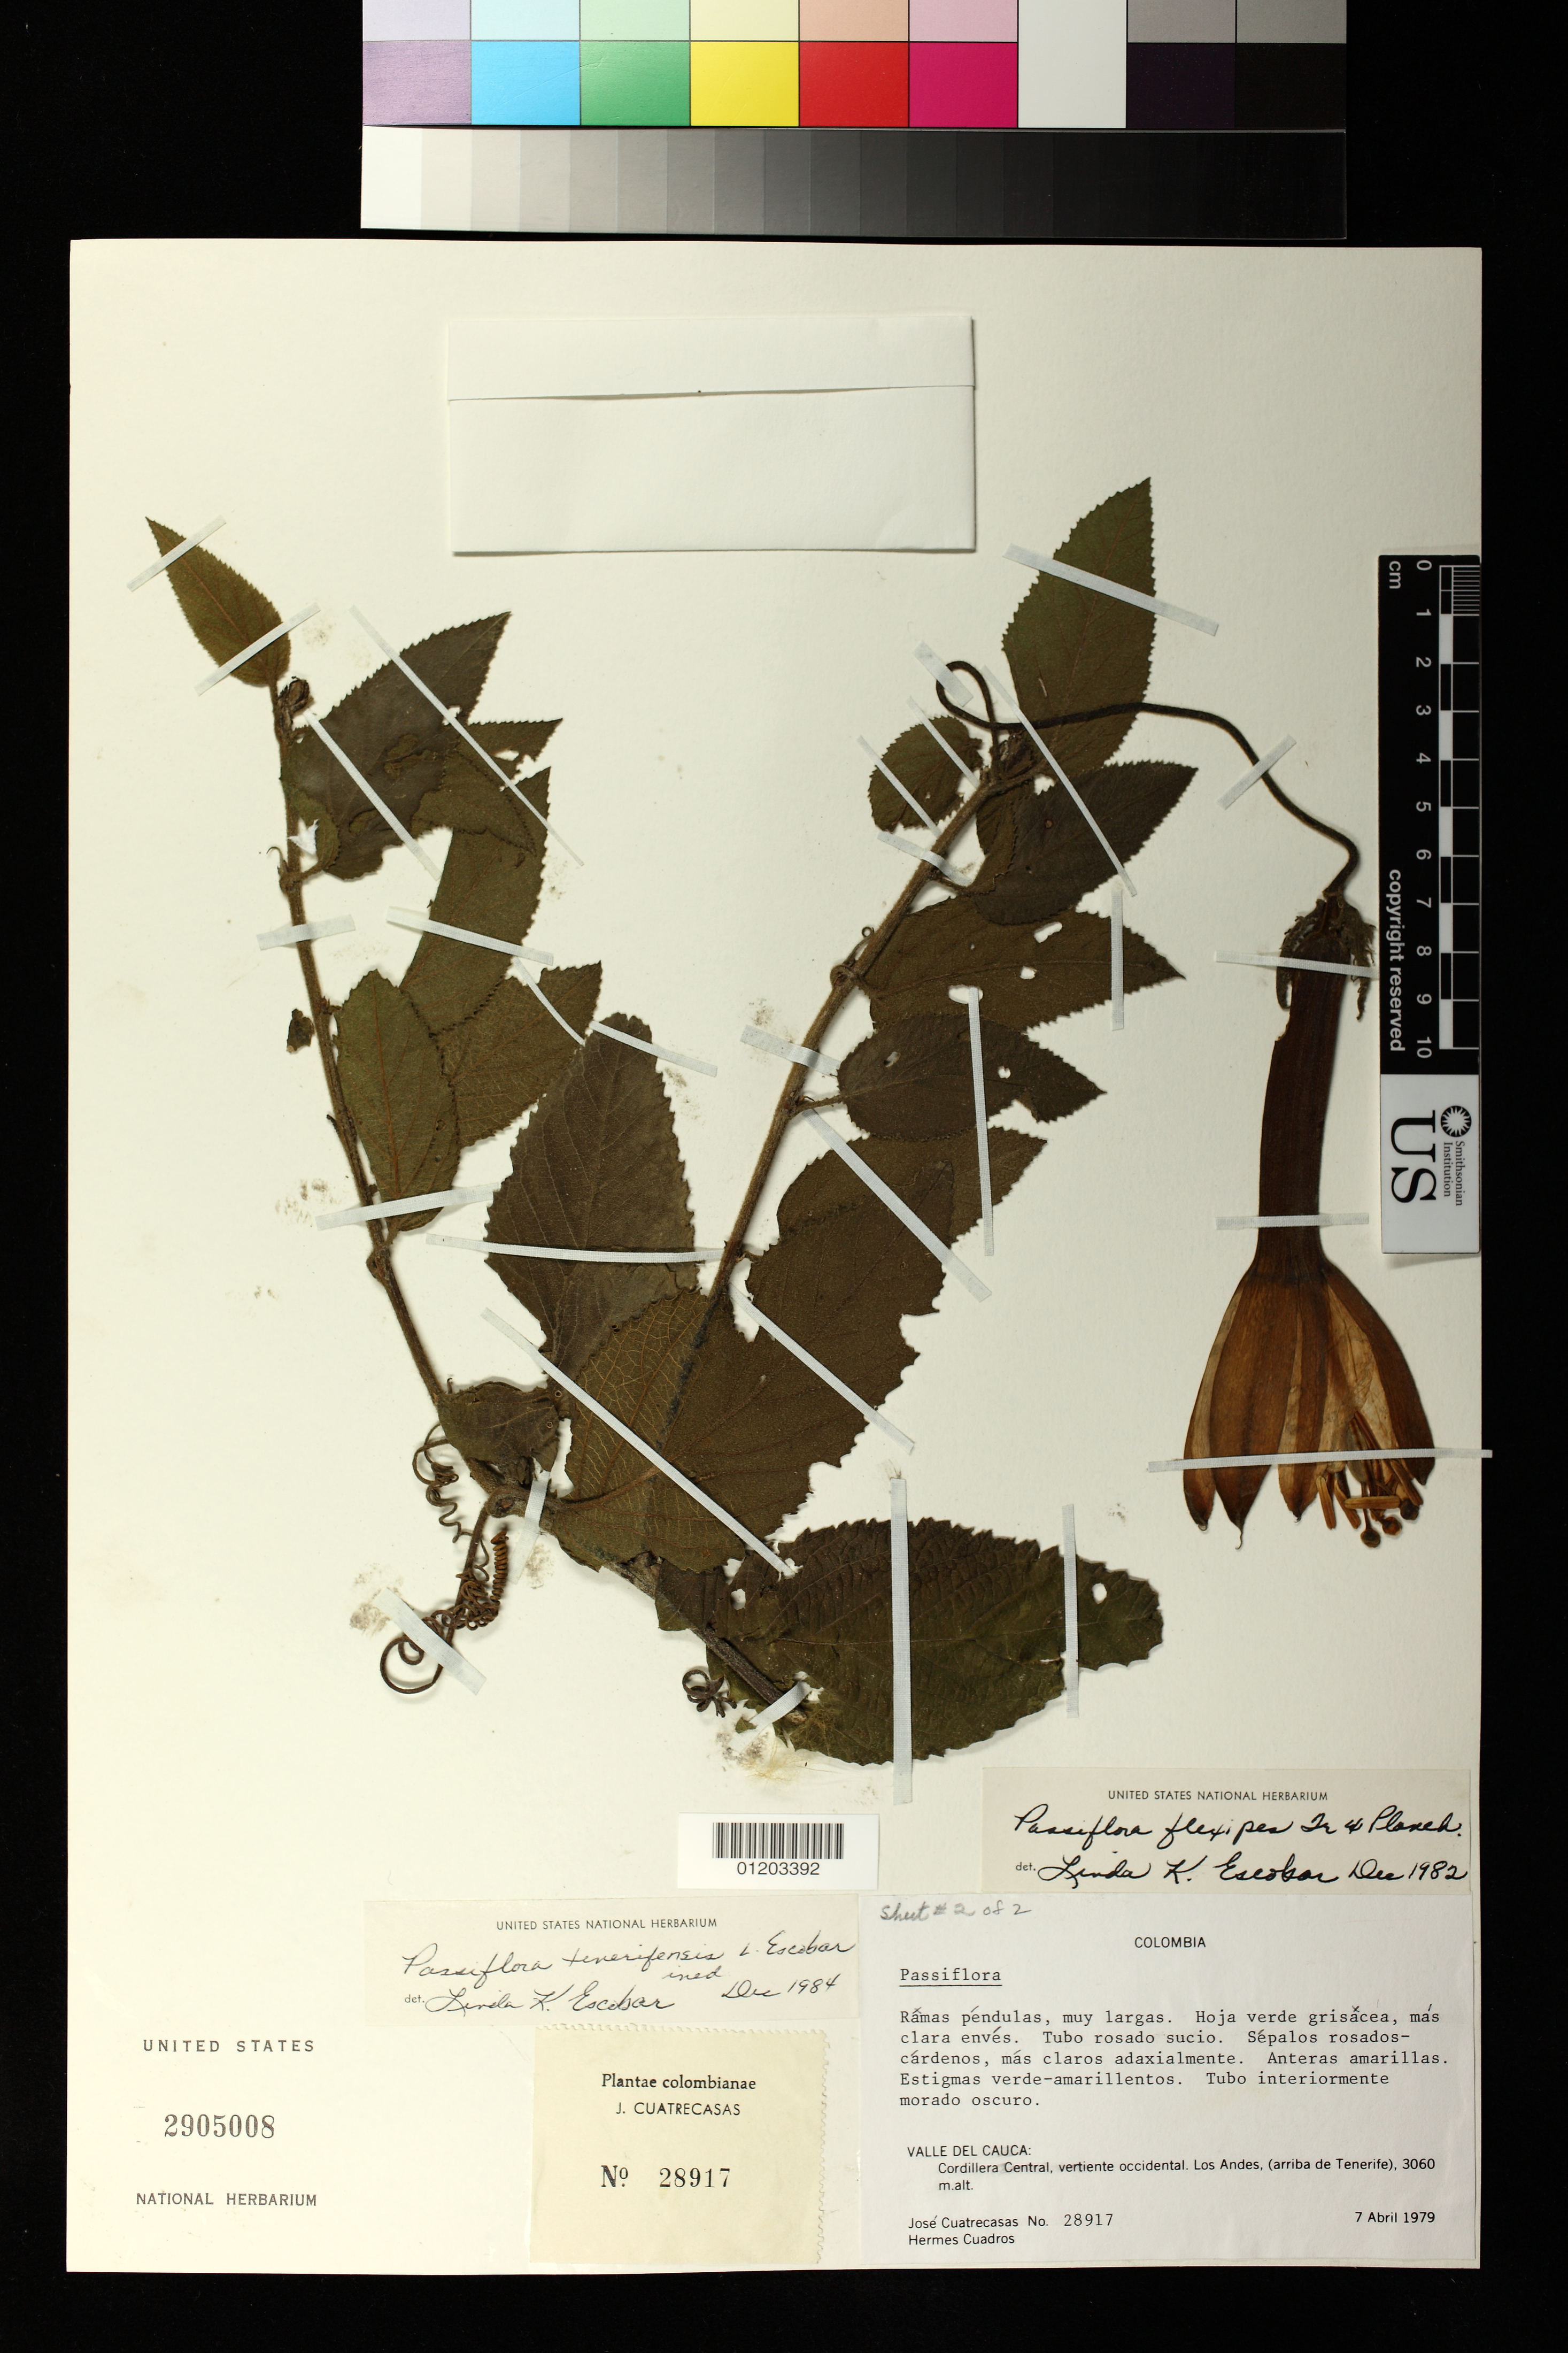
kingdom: Plantae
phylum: Tracheophyta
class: Magnoliopsida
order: Malpighiales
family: Passifloraceae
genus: Passiflora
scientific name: Passiflora tenerifensis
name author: L.K. Escobar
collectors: J. Cuatrecasas, J. Cuatrecasas & H. Cuadros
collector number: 28917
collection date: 1979-04-07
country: Colombia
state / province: Valle del Cauca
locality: Cordillera Central, vertiente occidental. Los Andes, (arriba de Tenerife)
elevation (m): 3060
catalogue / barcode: US 2905008